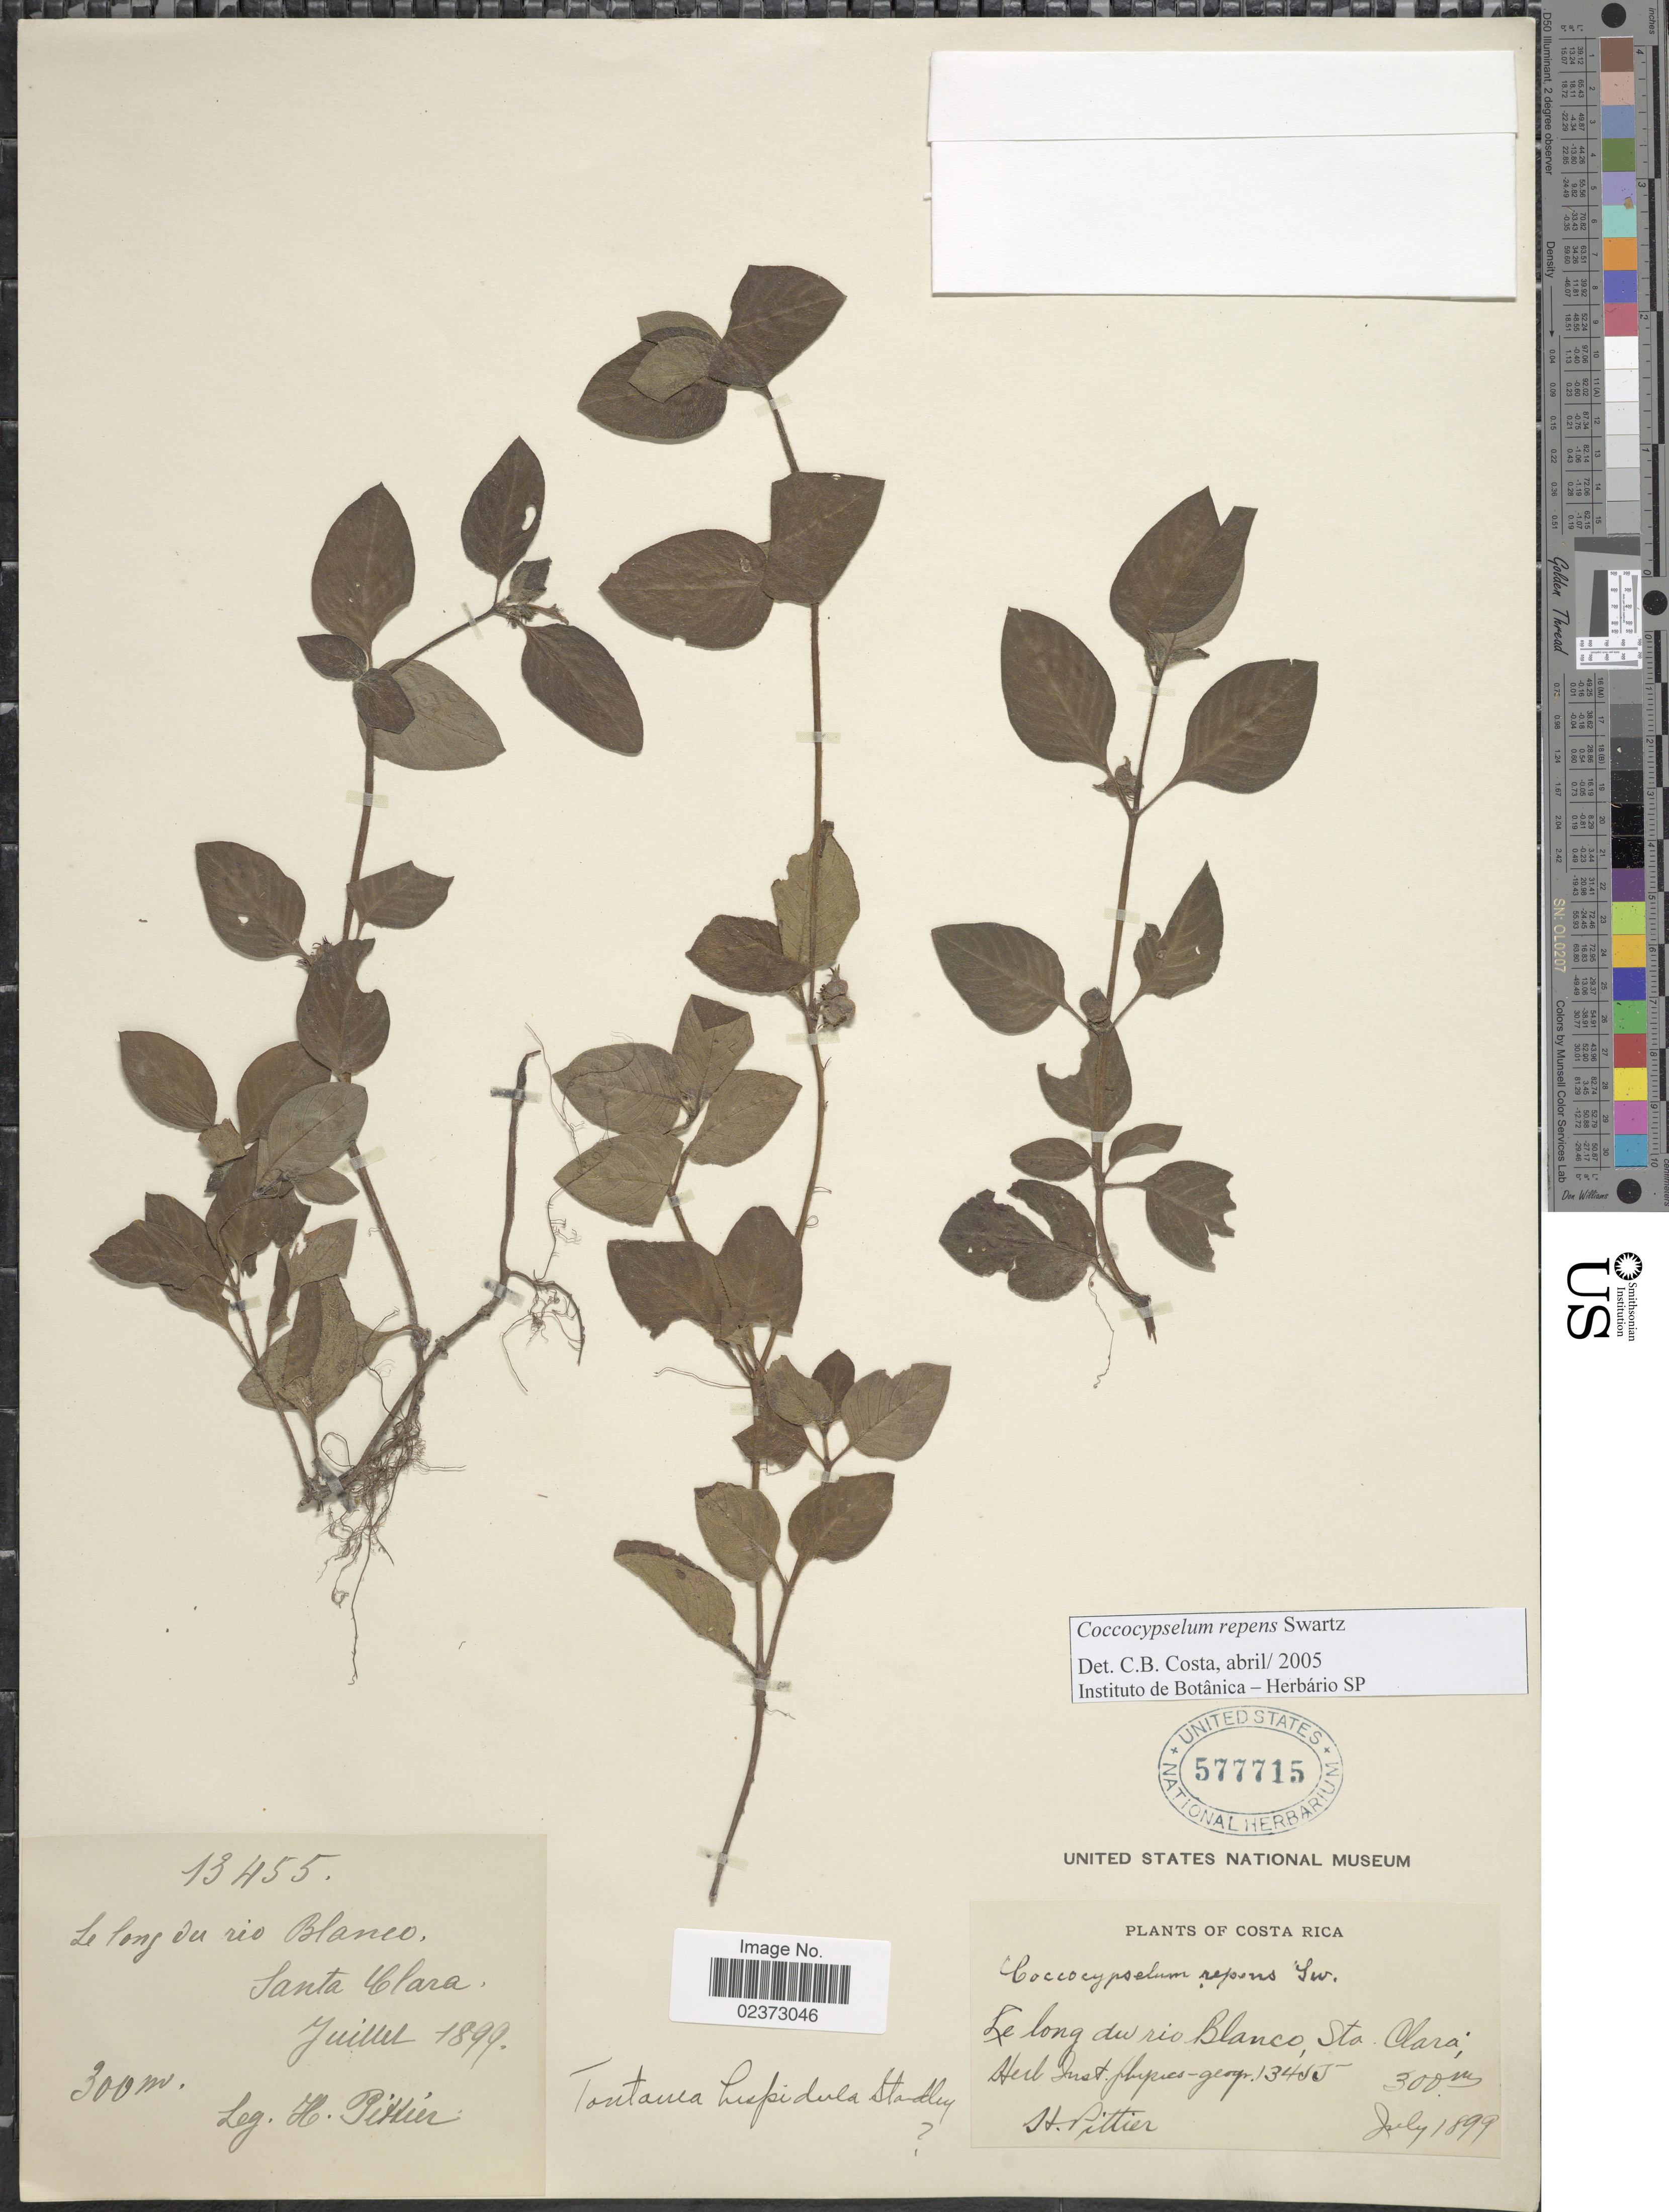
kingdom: Plantae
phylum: Tracheophyta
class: Magnoliopsida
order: Gentianales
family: Rubiaceae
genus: Coccocypselum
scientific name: Coccocypselum repens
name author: Sw.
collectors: H. F. Pittier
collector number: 13455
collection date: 1899-07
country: Costa Rica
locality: Le long der rio Blanco, Santa Clara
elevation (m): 300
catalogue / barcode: US 577715